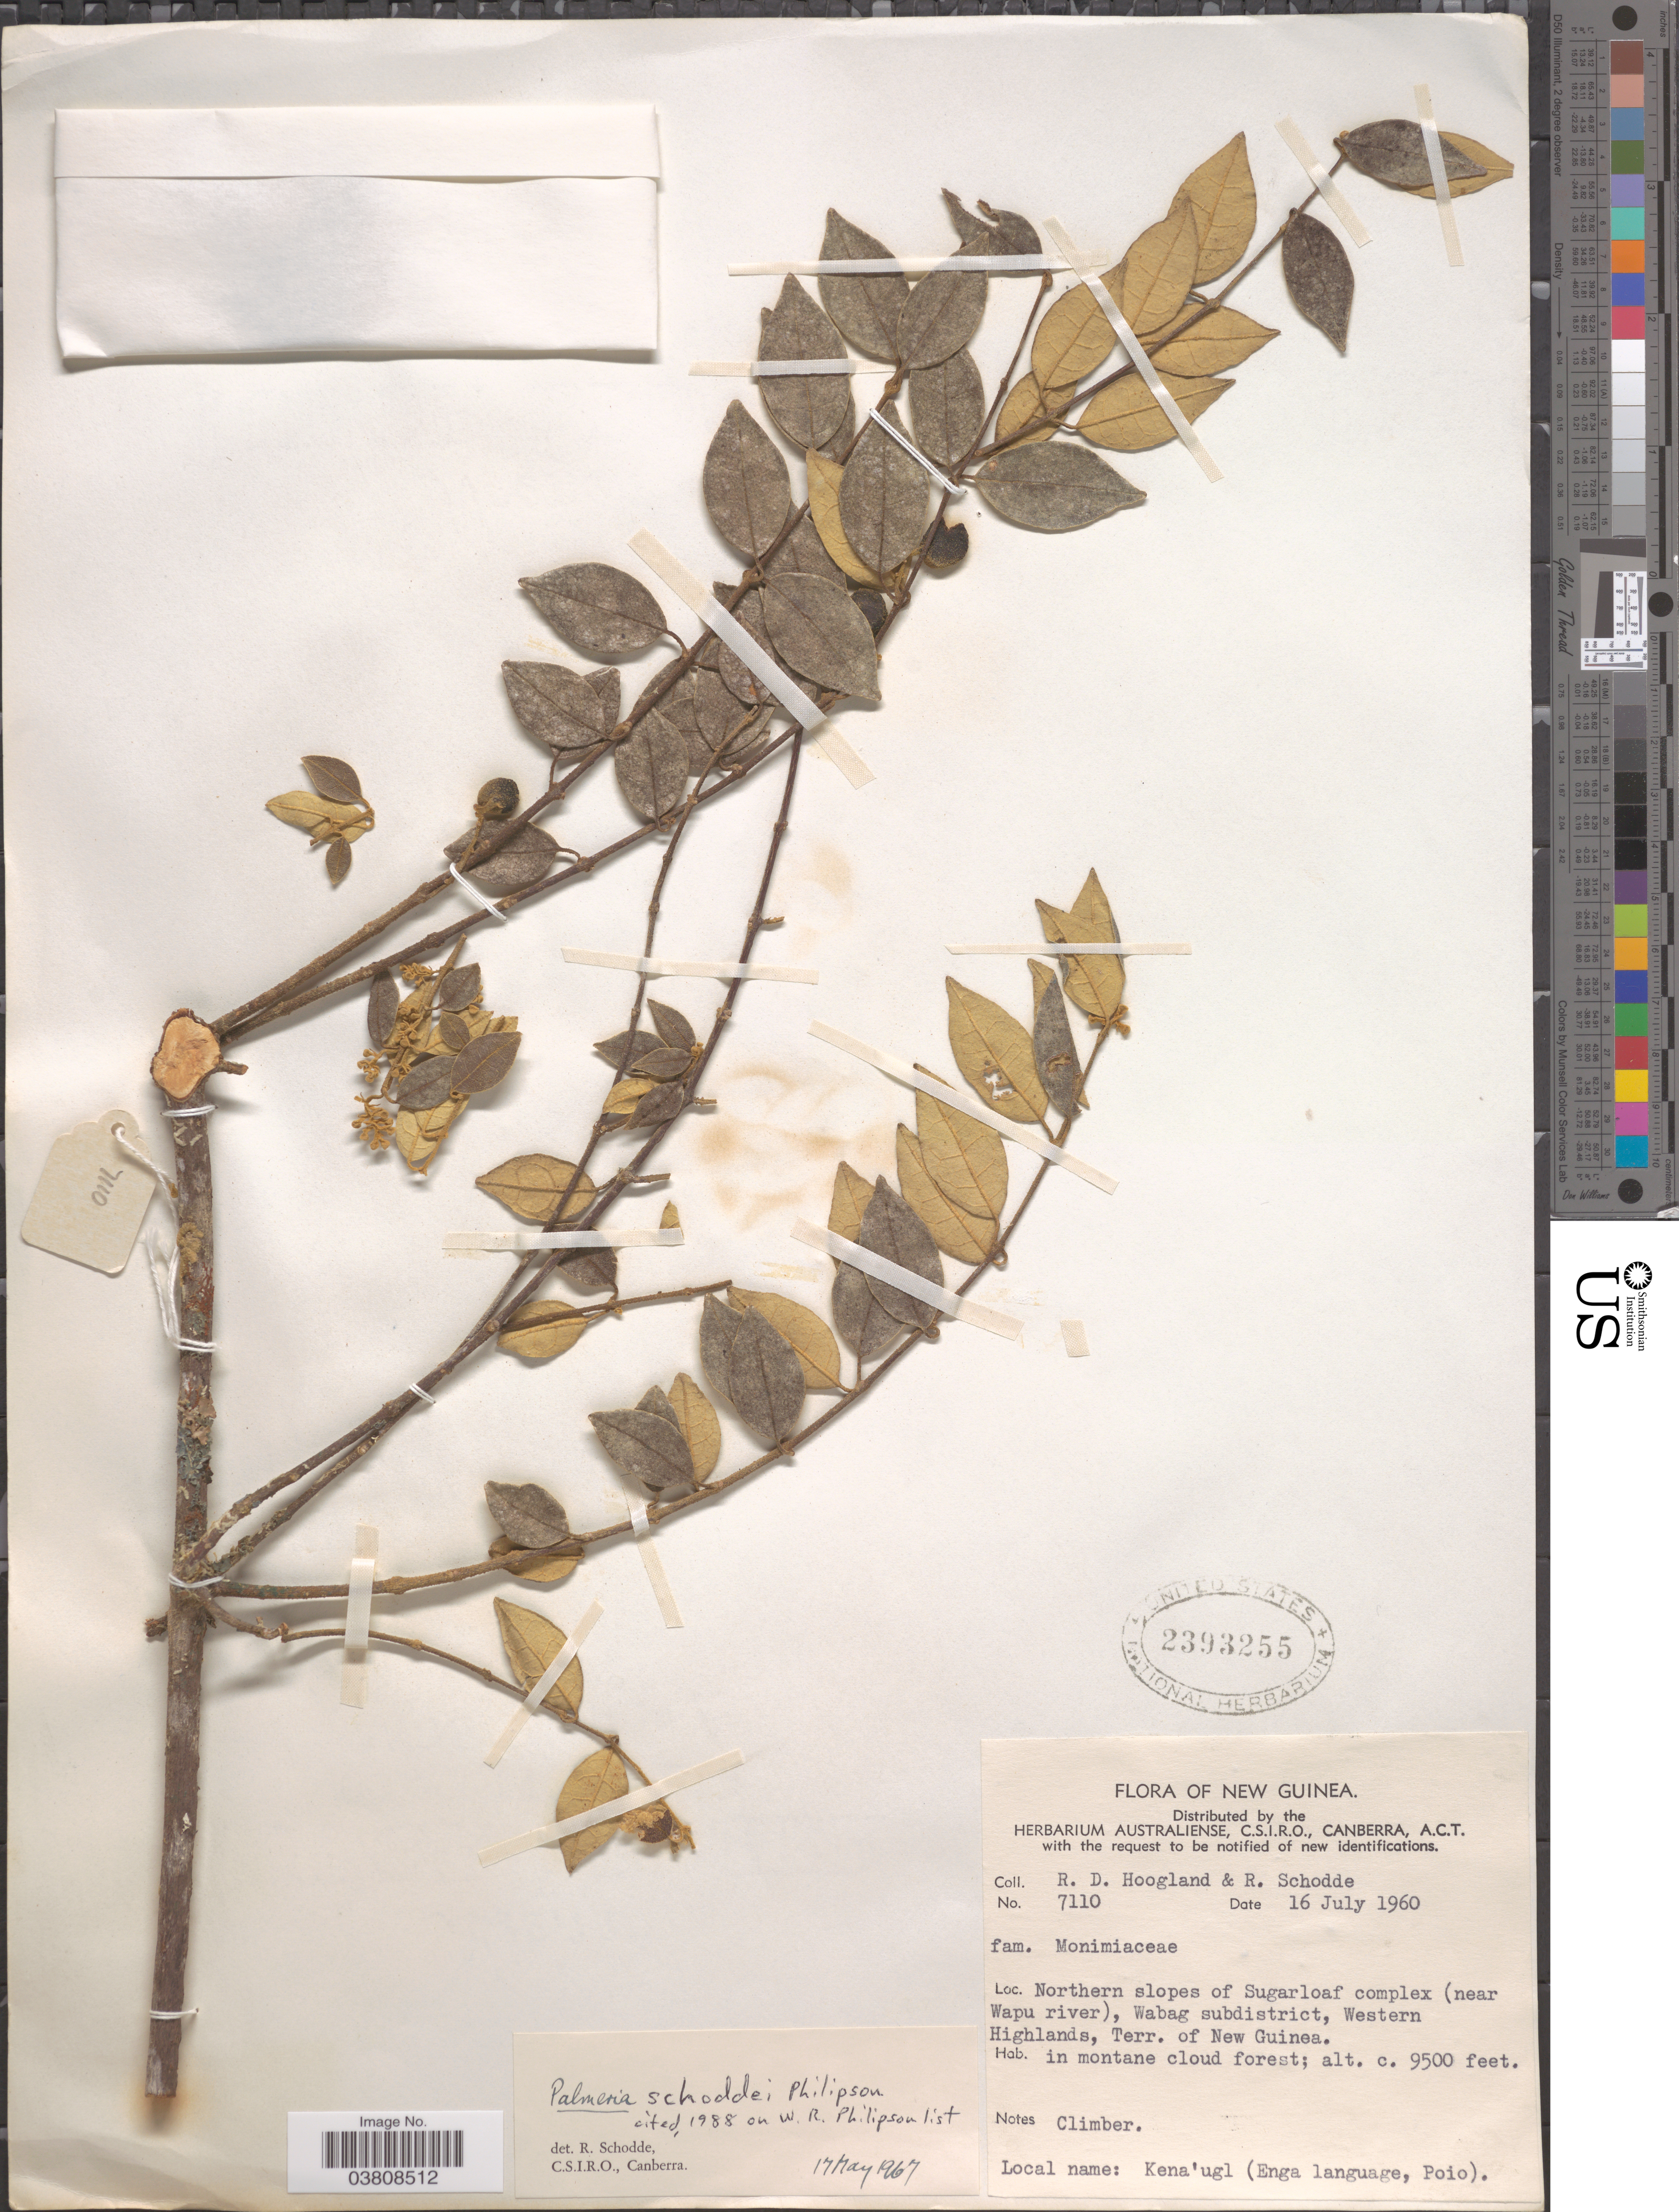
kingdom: Plantae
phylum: Tracheophyta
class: Magnoliopsida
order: Laurales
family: Monimiaceae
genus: Palmeria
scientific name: Palmeria schoddei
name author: Philipson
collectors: R. D. Hoogland & R. Schodde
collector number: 7110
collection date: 1960-07-16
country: Papua New Guinea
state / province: Western Highlands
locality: New Guinea. Northern slopes of Sugarloaf complex (near Wapu river), Wabag subdistrict, Terr. of New Guinea.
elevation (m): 2896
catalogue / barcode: US 2393255